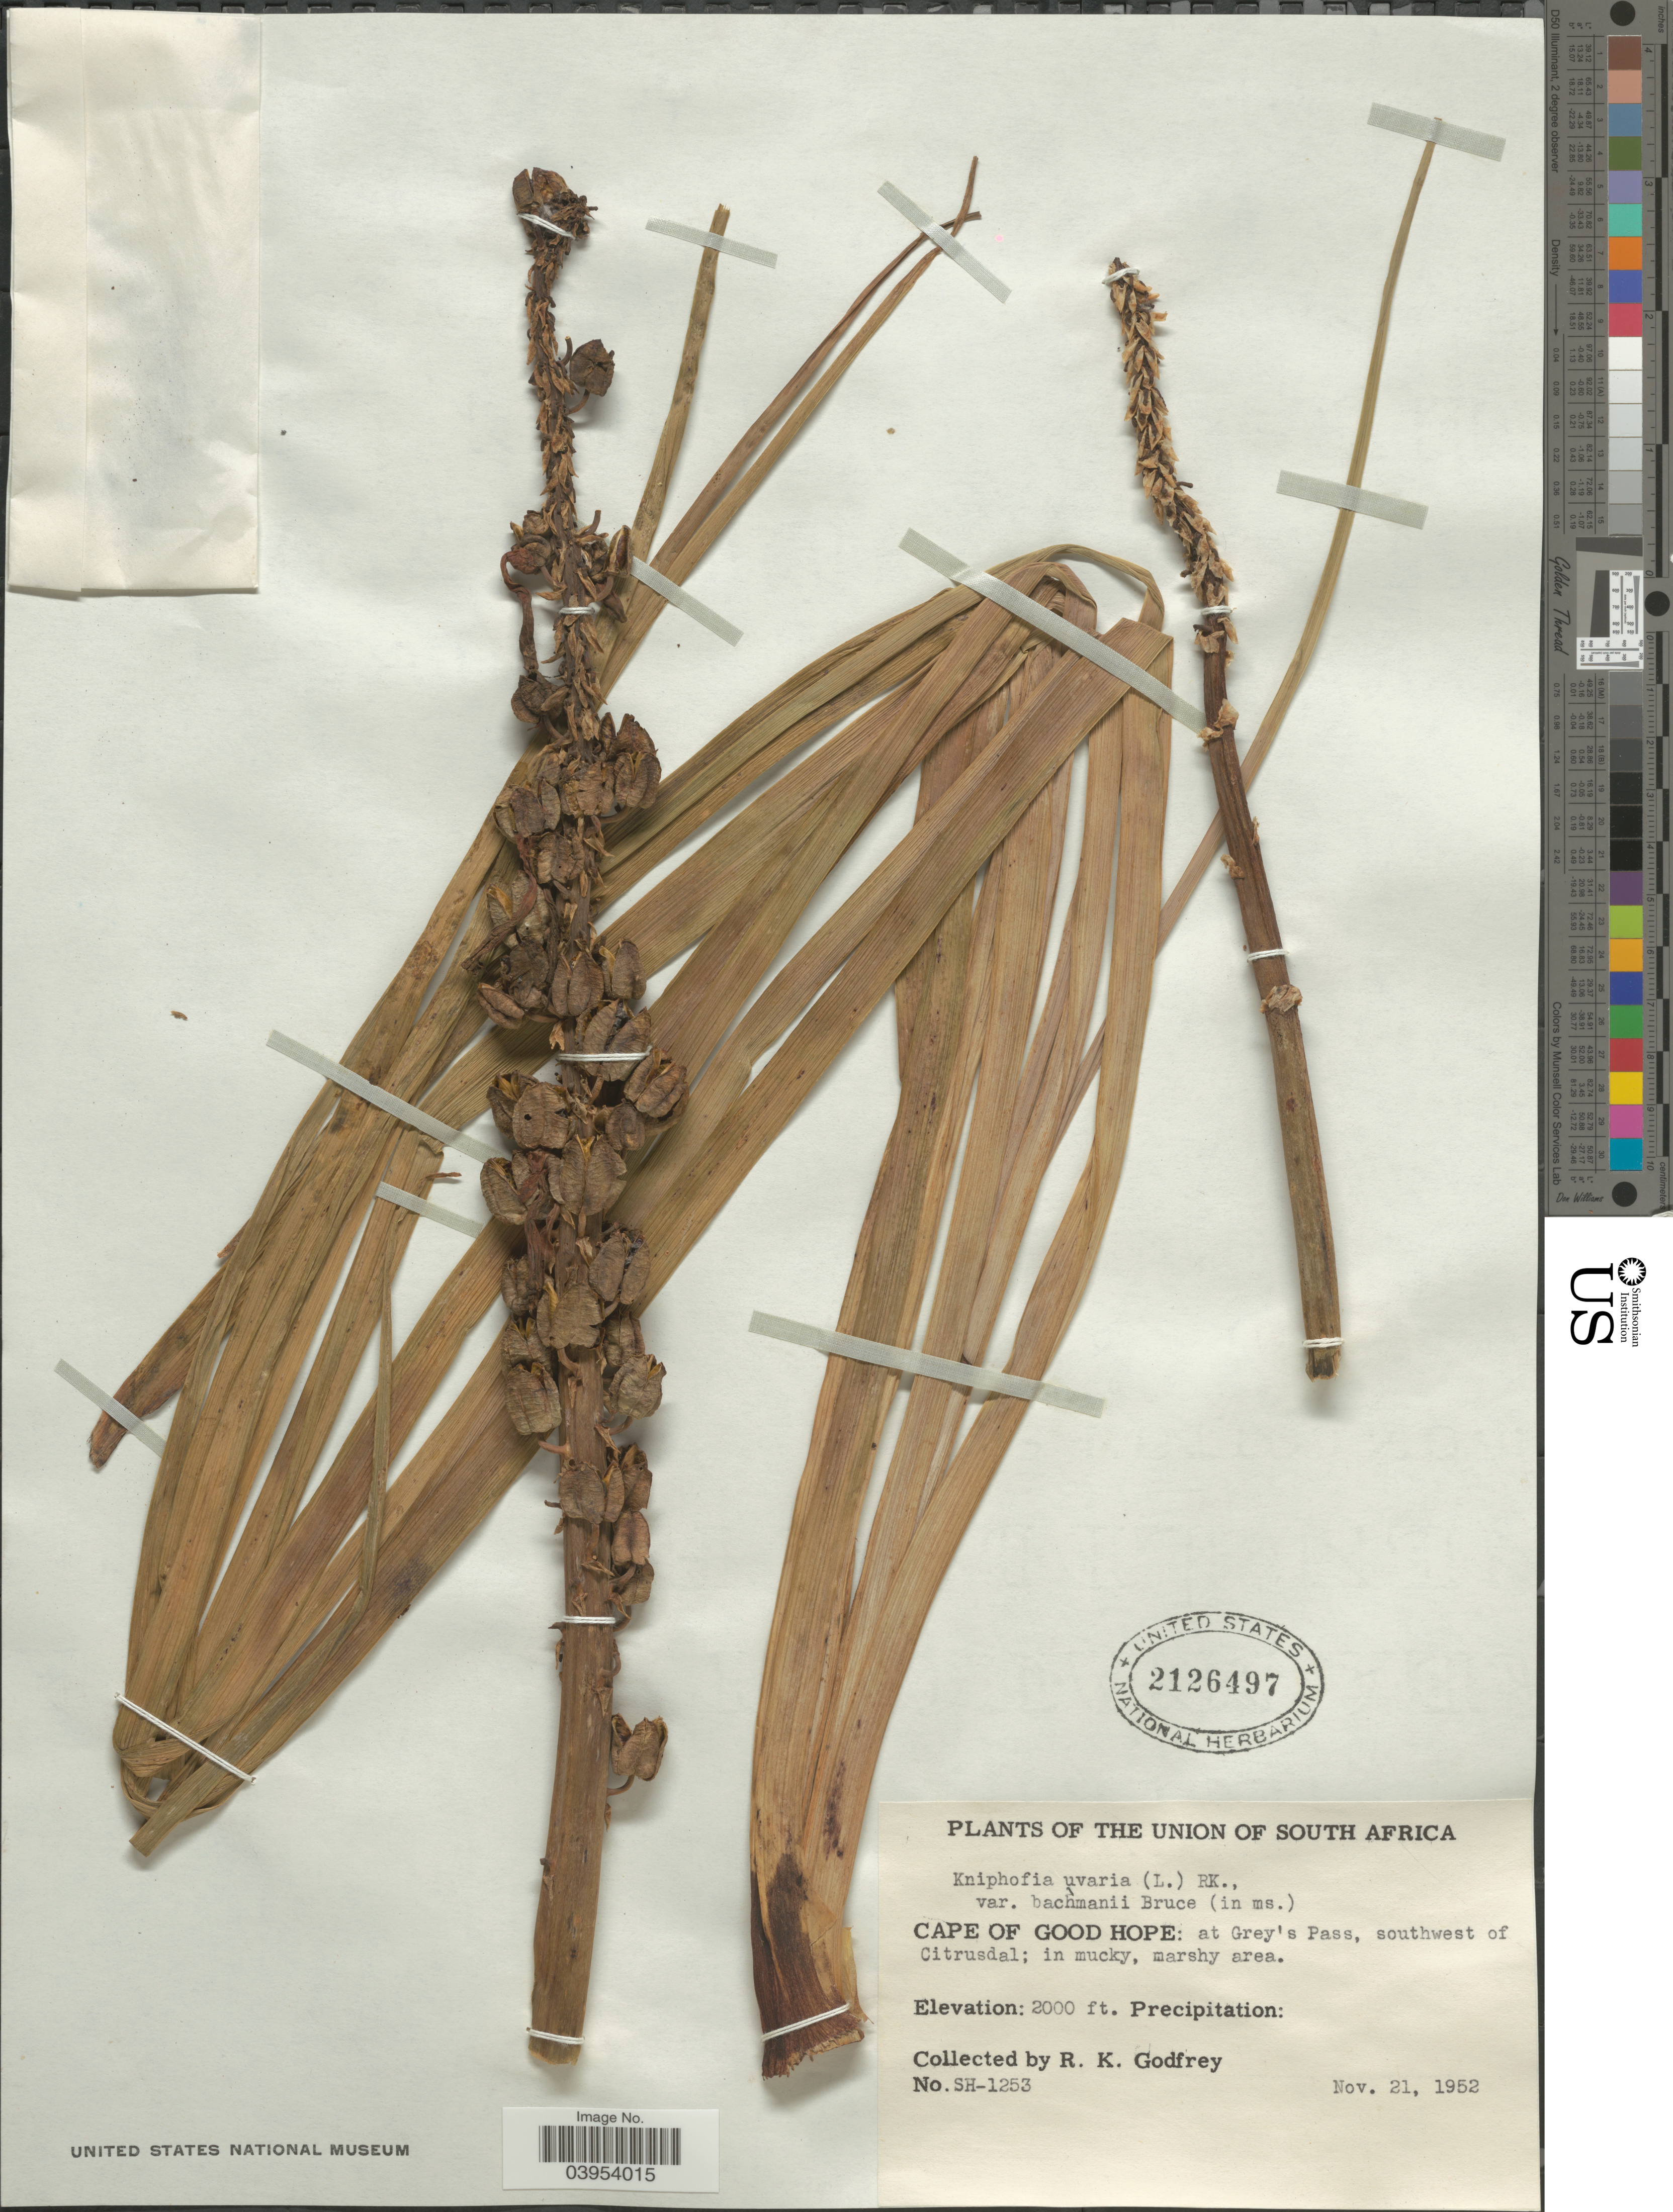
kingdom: Plantae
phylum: Tracheophyta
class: Liliopsida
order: Asparagales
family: Asphodelaceae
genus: Kniphofia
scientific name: Kniphofia uvaria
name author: (L.) Oken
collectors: R. K. Godfrey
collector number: SH-1253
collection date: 1952-11-21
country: South Africa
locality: The Union of South Africa. Cape of Good Hope: at Grey's Pass, southwest of Citrusdal.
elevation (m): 610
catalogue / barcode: US 2126497